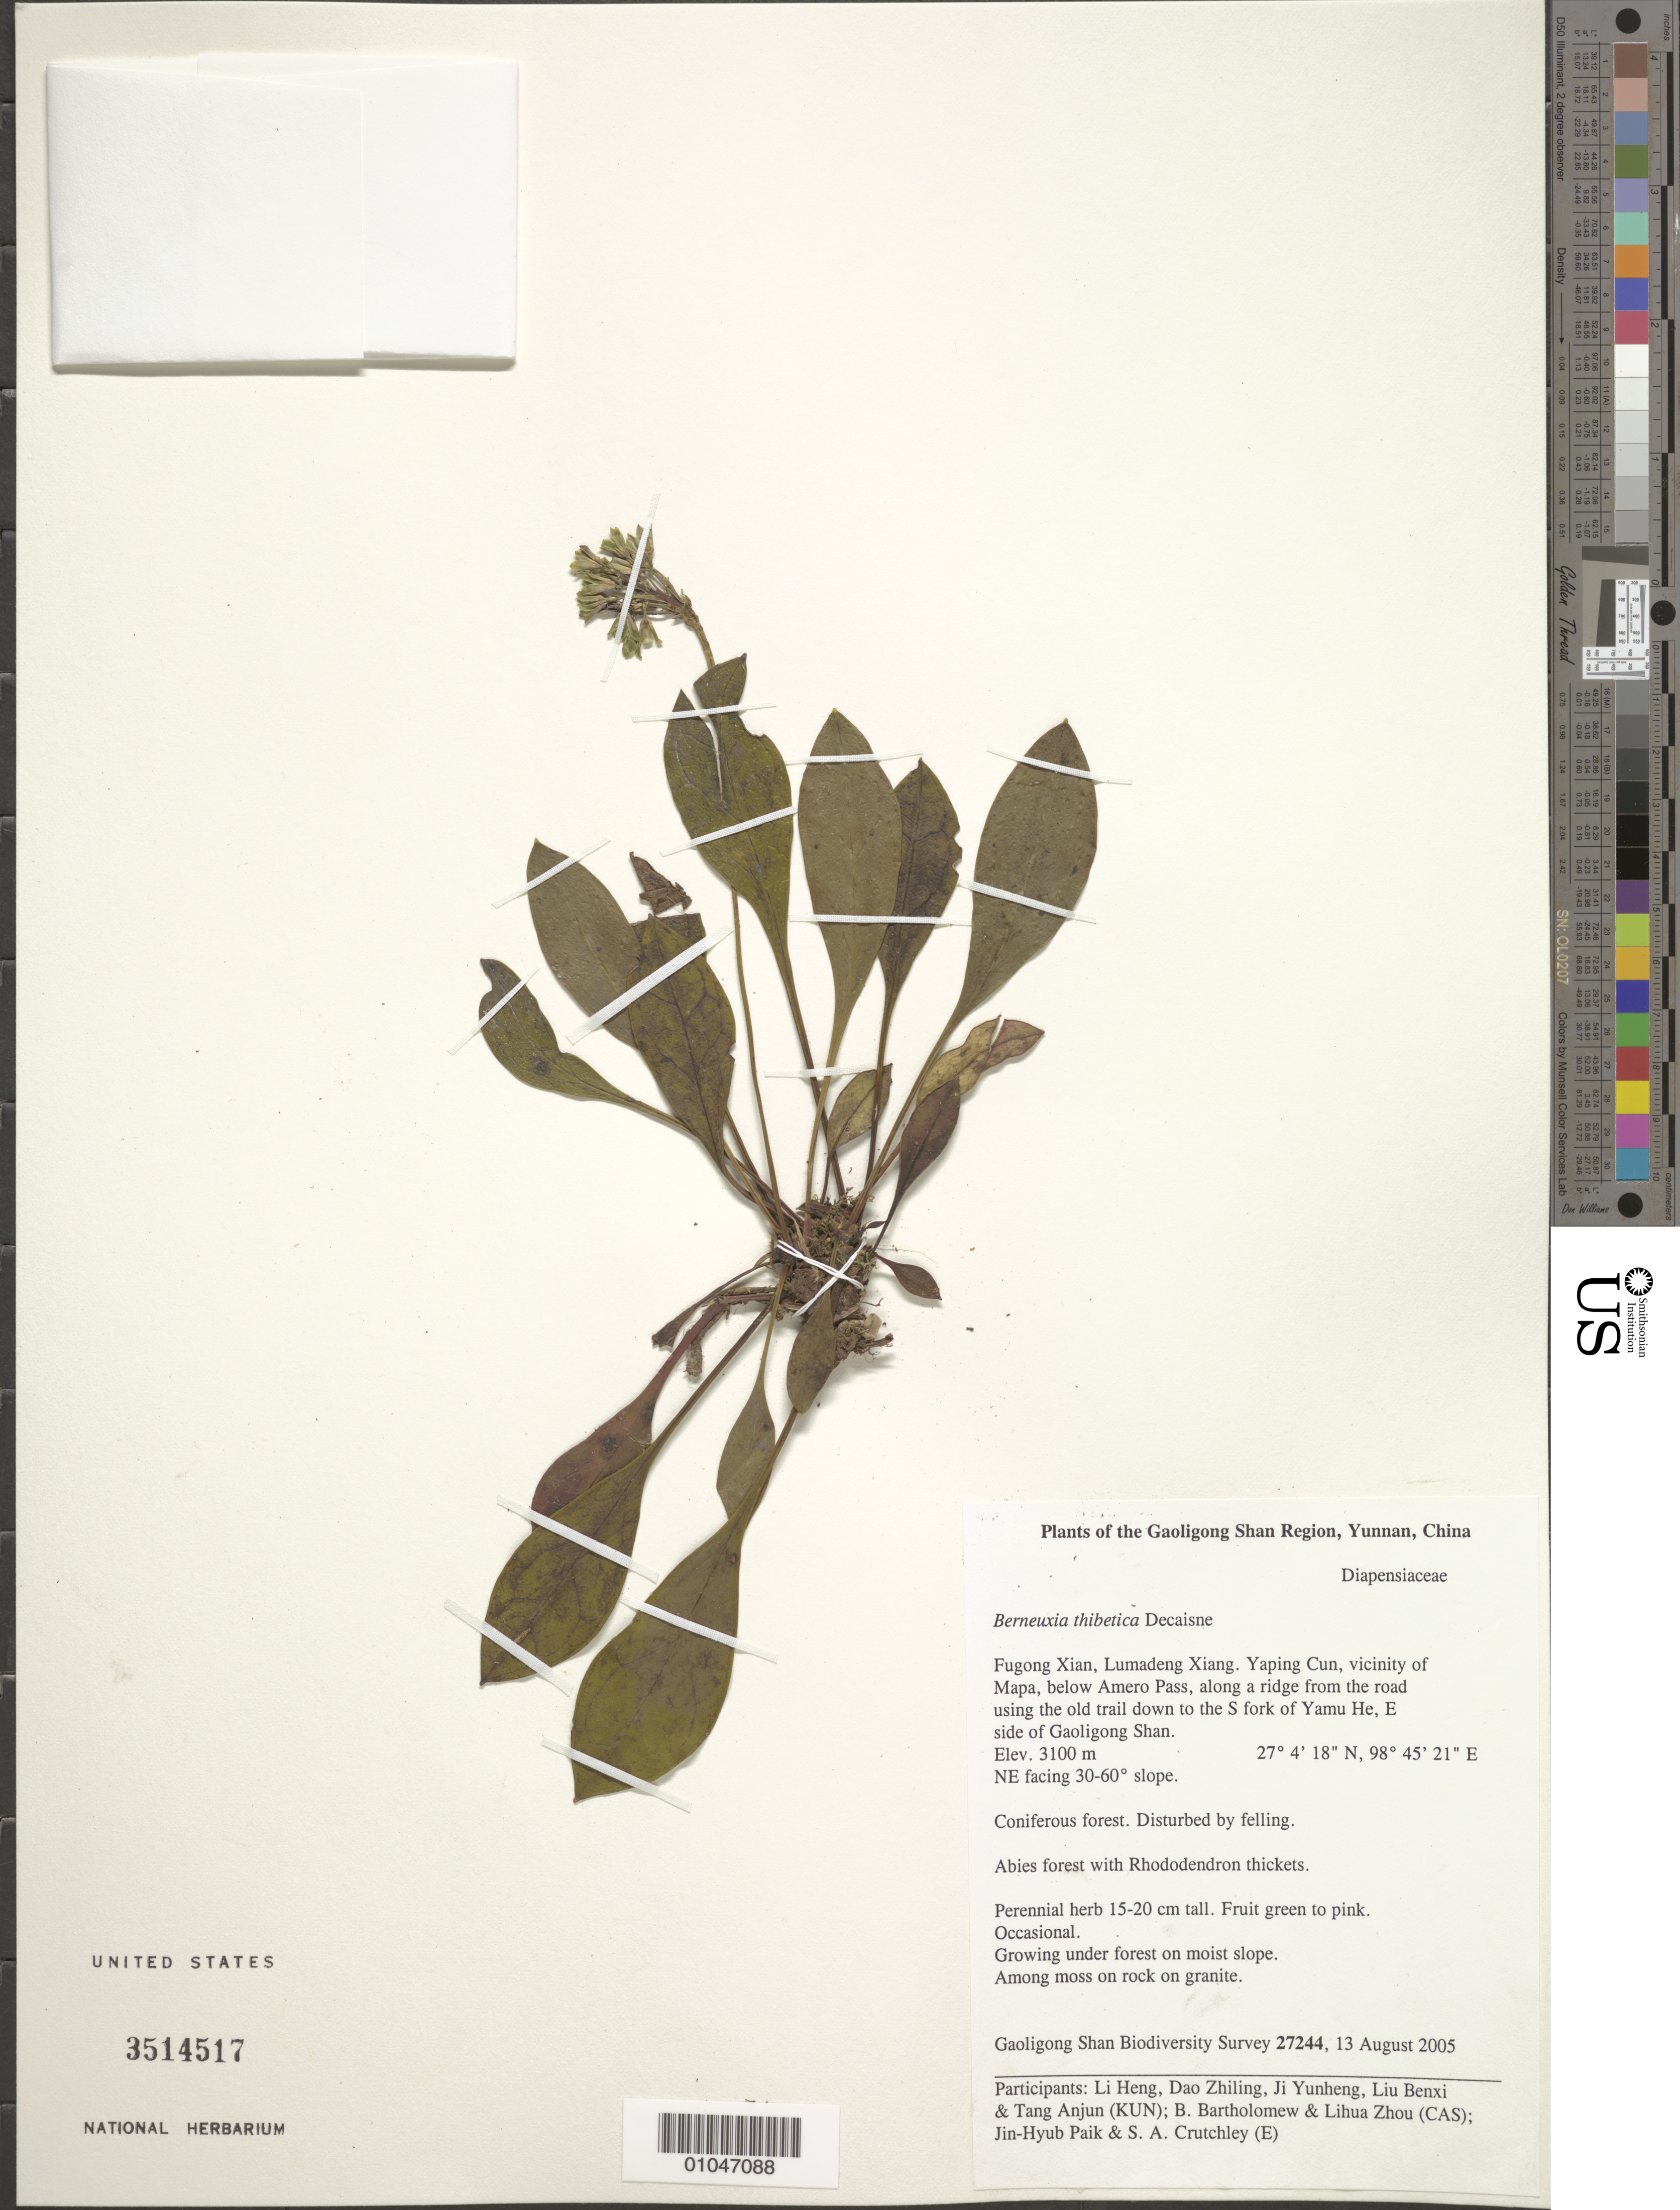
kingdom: Plantae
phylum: Tracheophyta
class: Magnoliopsida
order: Ericales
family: Diapensiaceae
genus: Berneuxia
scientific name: Berneuxia thibetica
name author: Decne.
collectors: Gaoligong Shan Biodiversity Survey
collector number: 27244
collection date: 2005-08-13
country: China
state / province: Yunnan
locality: Along a ridge from the road using the old trail down to the S fork of Yamu He, E side of Gaoligong Shan, vicinity of Mapa below Amero Pass, Yaping Cun, Lumadeng Xiang, Fugong Xian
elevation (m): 3100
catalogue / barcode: US 3514517